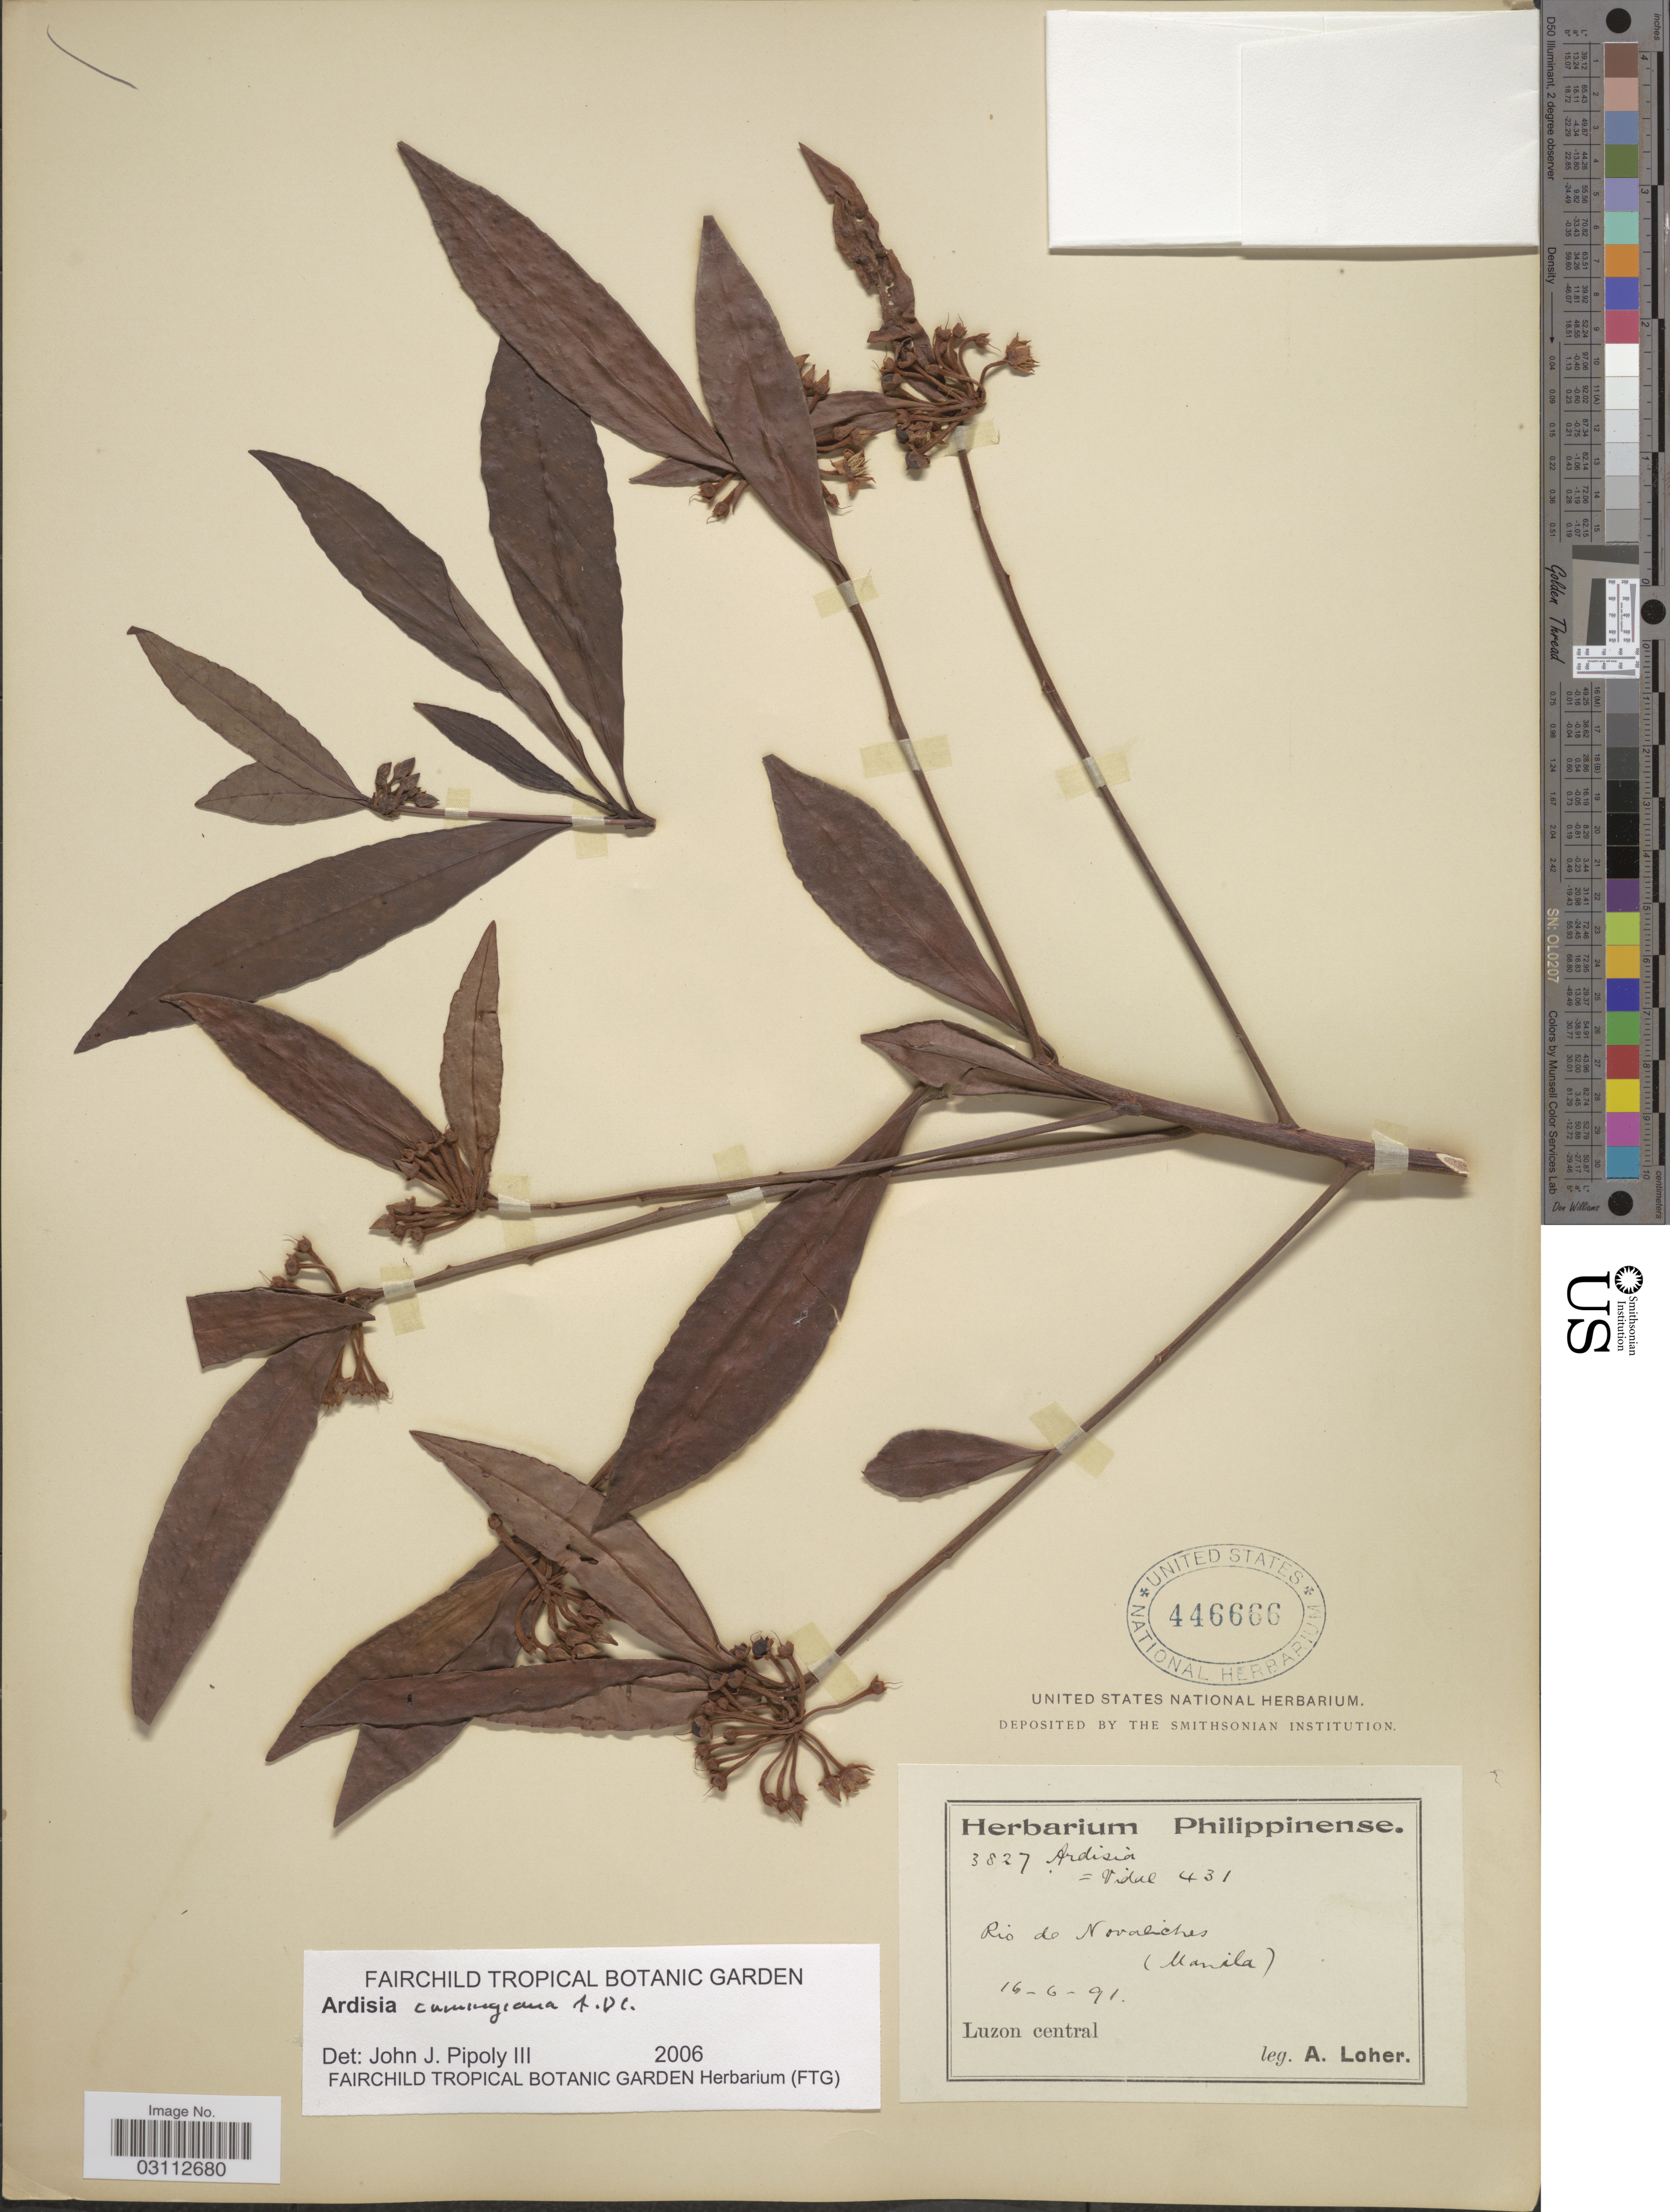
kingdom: Plantae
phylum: Tracheophyta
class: Magnoliopsida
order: Ericales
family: Primulaceae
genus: Ardisia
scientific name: Ardisia cumingiana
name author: A. DC.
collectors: A. Loher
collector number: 3827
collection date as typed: Transcribed d/m/y: 16/6/91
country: Philippines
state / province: Central Luzon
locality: Rio de Novaliches (Manila), Luzon central.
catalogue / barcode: US 446666